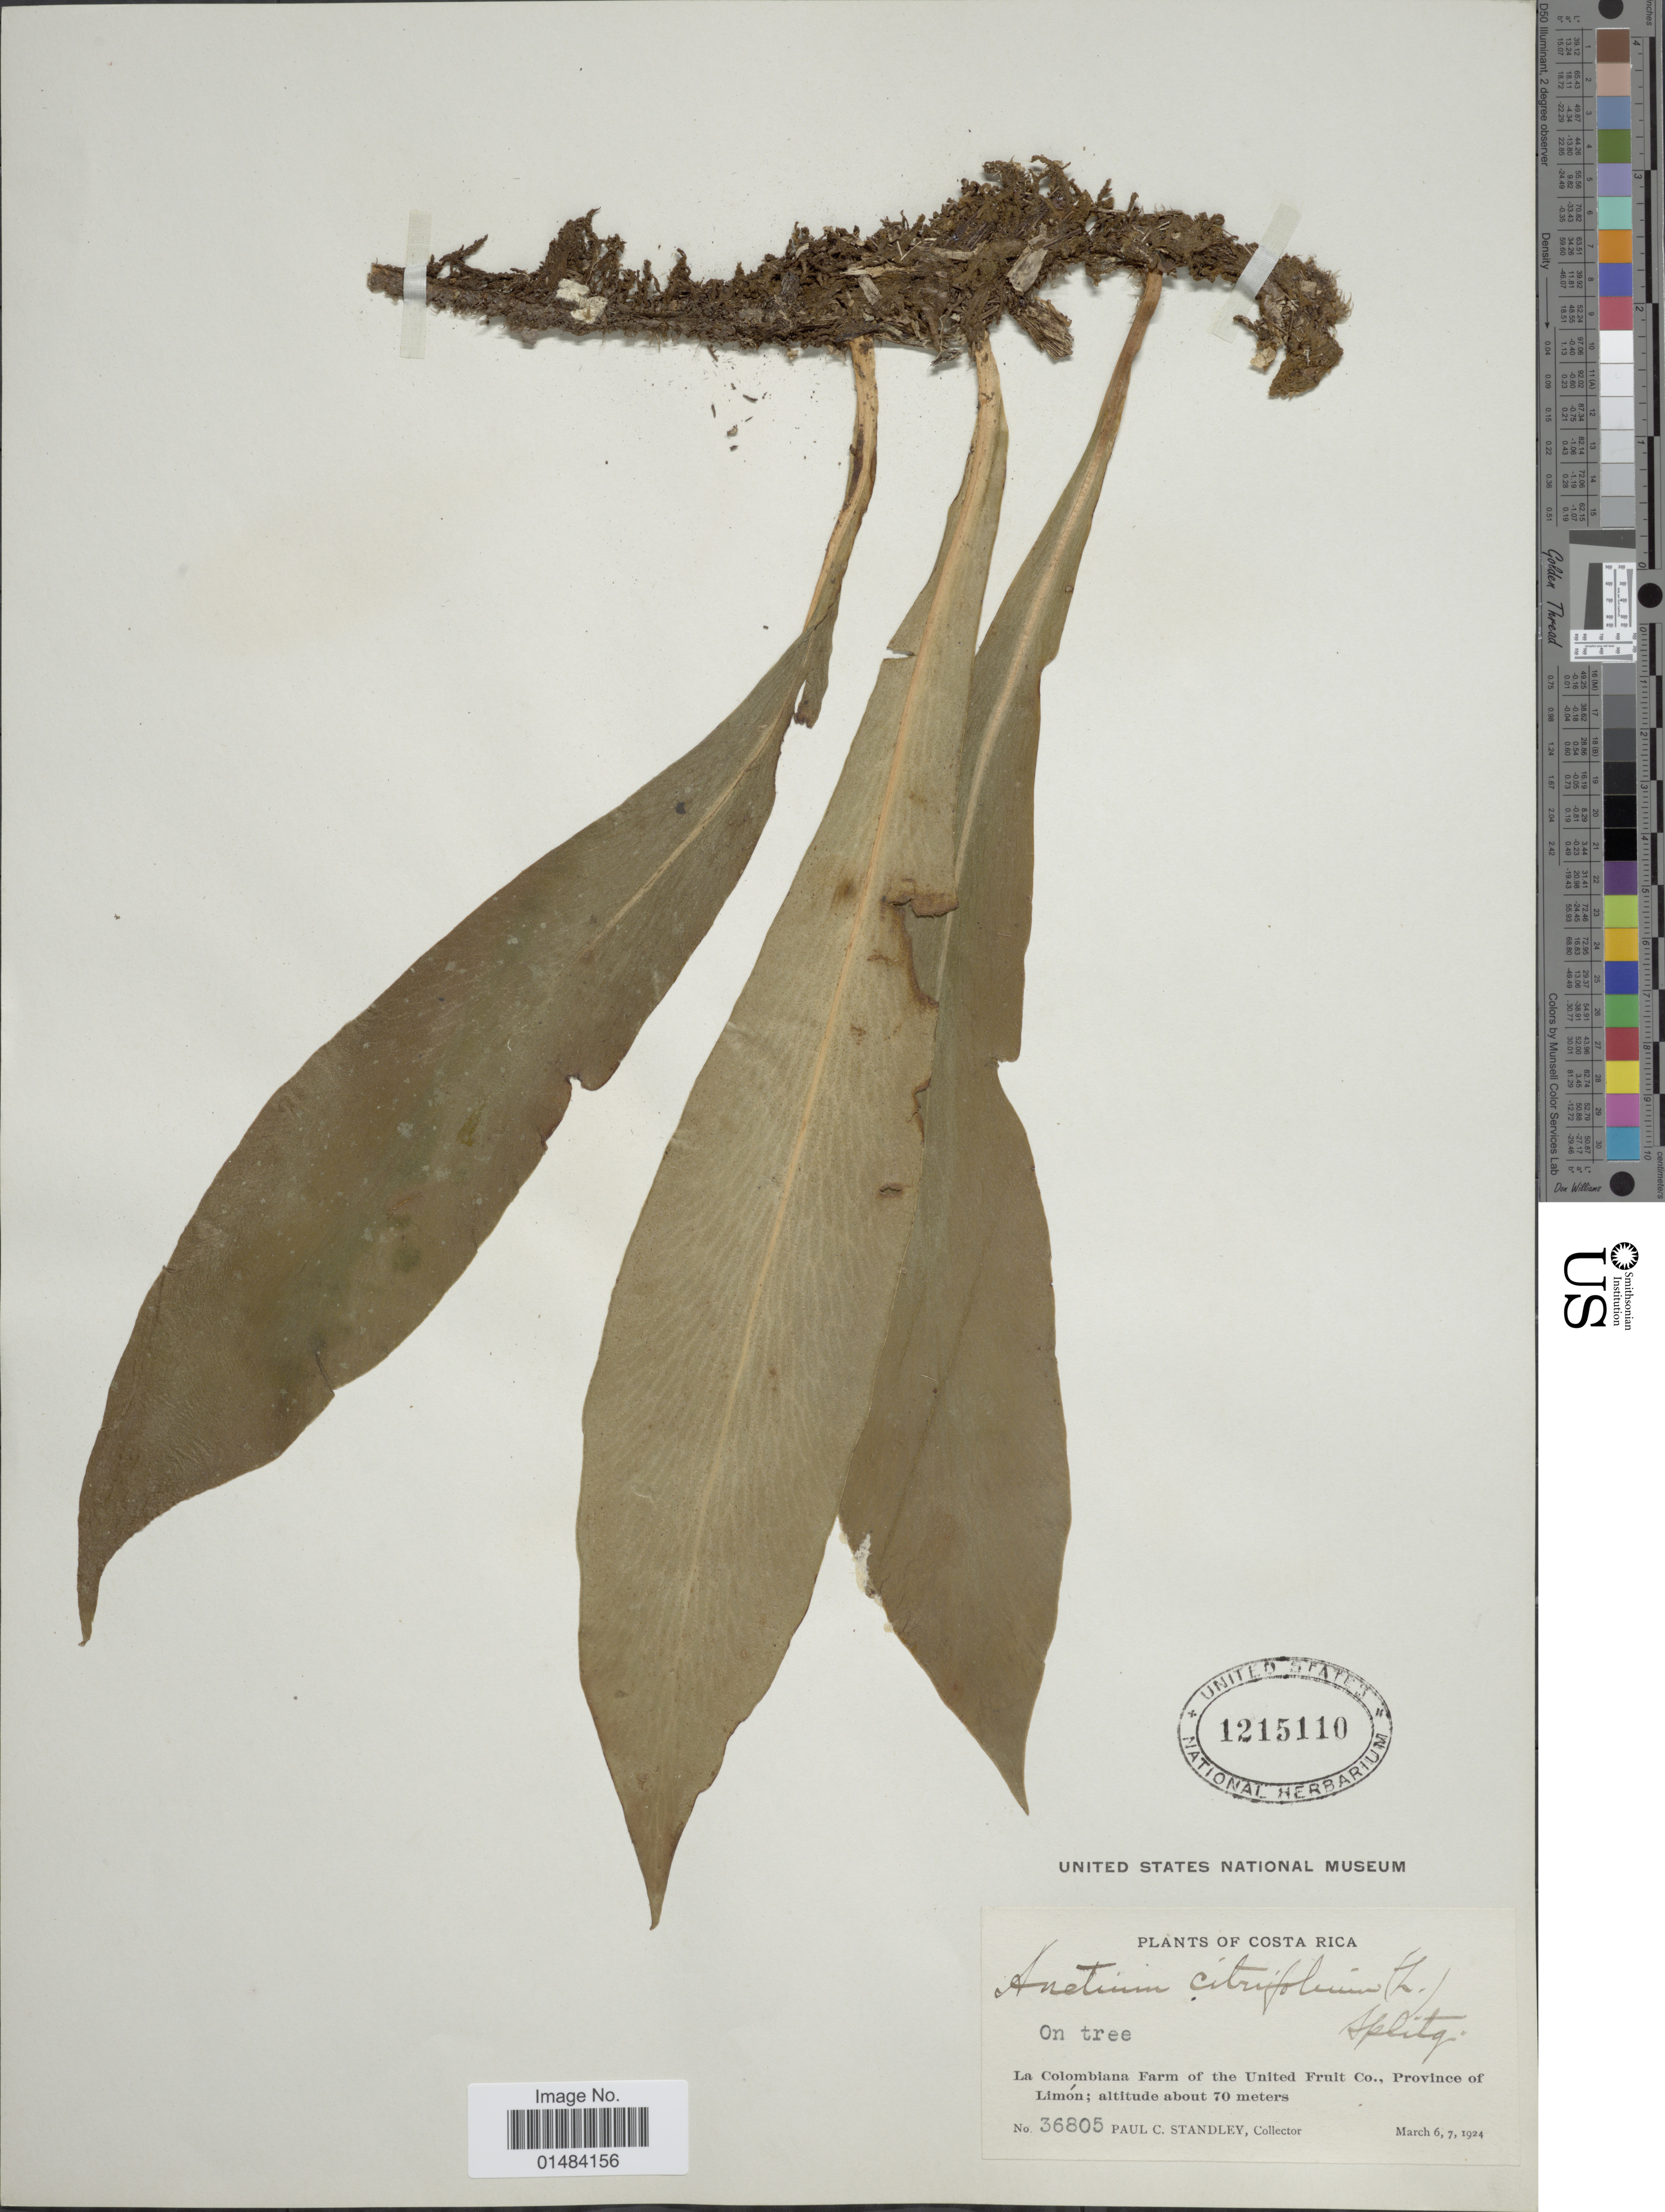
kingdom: Plantae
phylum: Tracheophyta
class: Polypodiopsida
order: Polypodiales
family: Pteridaceae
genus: Anetium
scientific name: Anetium citrifolium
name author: (L.) Splitg.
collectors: P. C. Standley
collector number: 36805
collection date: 1924-03-06/1924-03-07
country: Costa Rica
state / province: Limón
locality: Costa Rica, La Colombiana Farm of the United Fruit Co., Province of Limon.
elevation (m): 70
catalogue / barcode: US 1215110